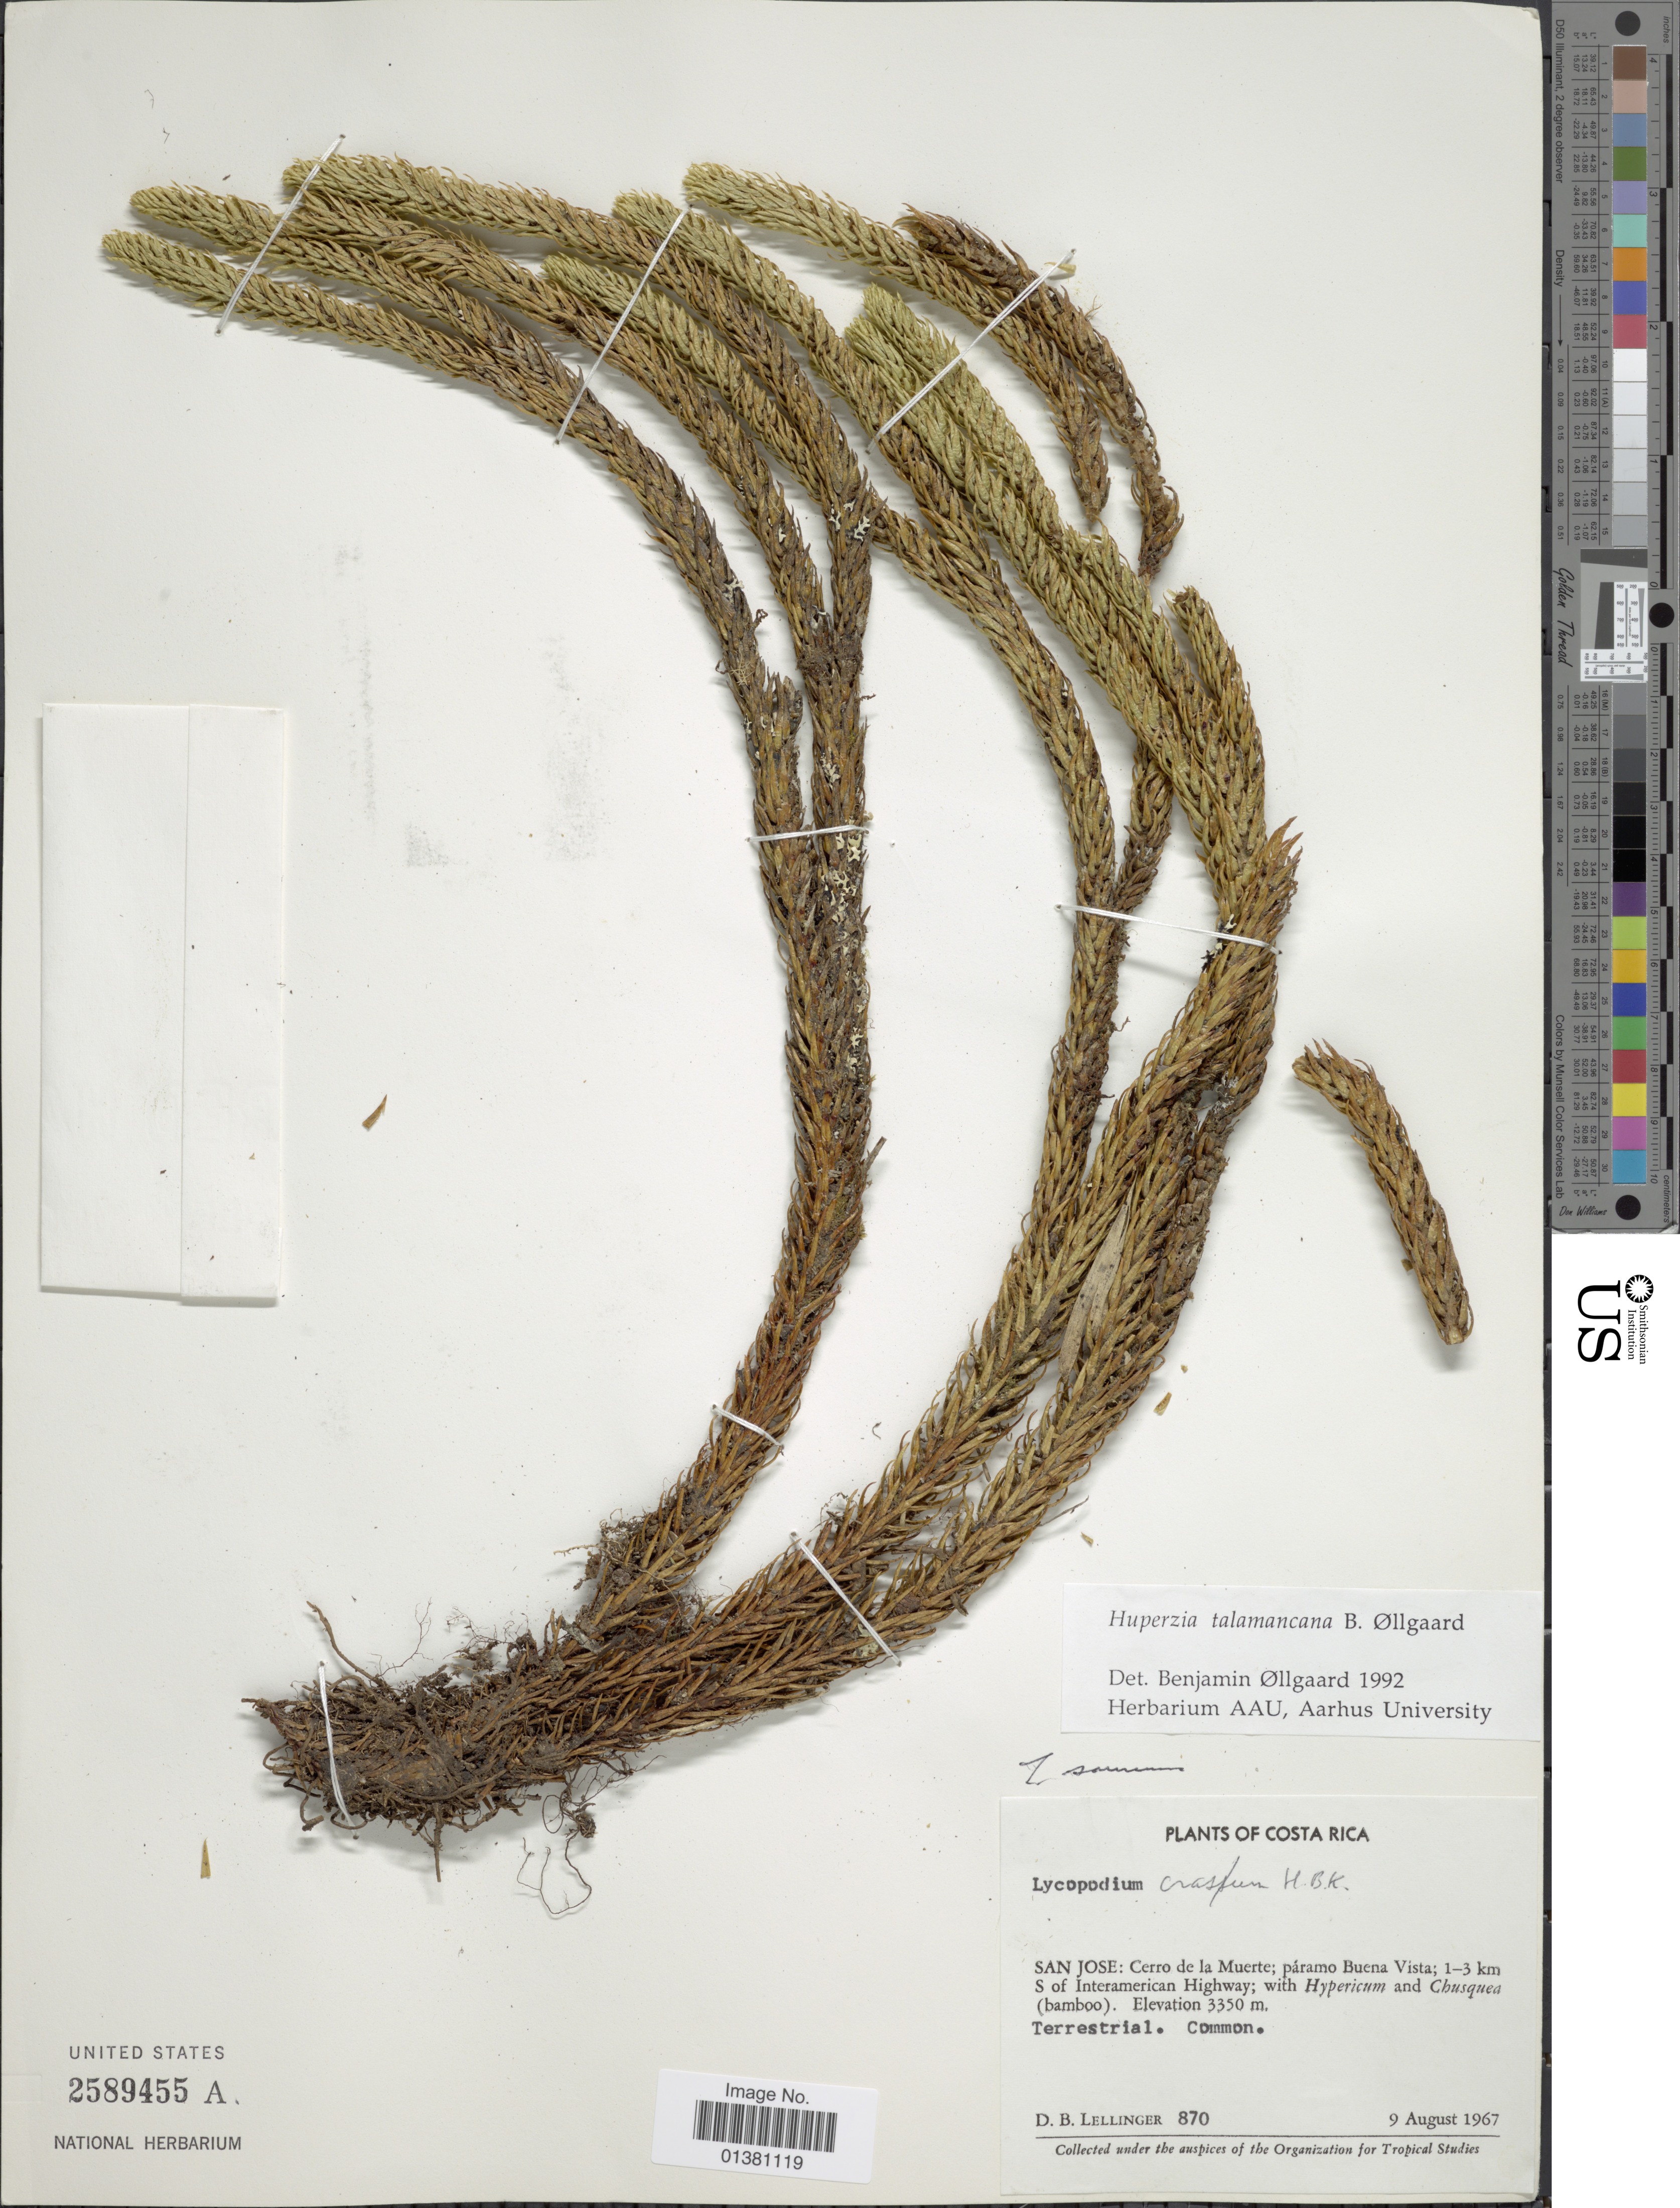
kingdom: Plantae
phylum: Tracheophyta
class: Lycopodiopsida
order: Lycopodiales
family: Lycopodiaceae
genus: Phlegmariurus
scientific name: Phlegmariurus talamancanus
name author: (B. Øllg.) B. Øllg.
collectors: D. B. Lellinger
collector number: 870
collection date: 1967-08-09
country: Costa Rica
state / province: San José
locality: Cerro de la Muerte; páramo Buena Vista; 1-3 km S of Interamerican Highway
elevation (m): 3350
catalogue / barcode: US 2589455A